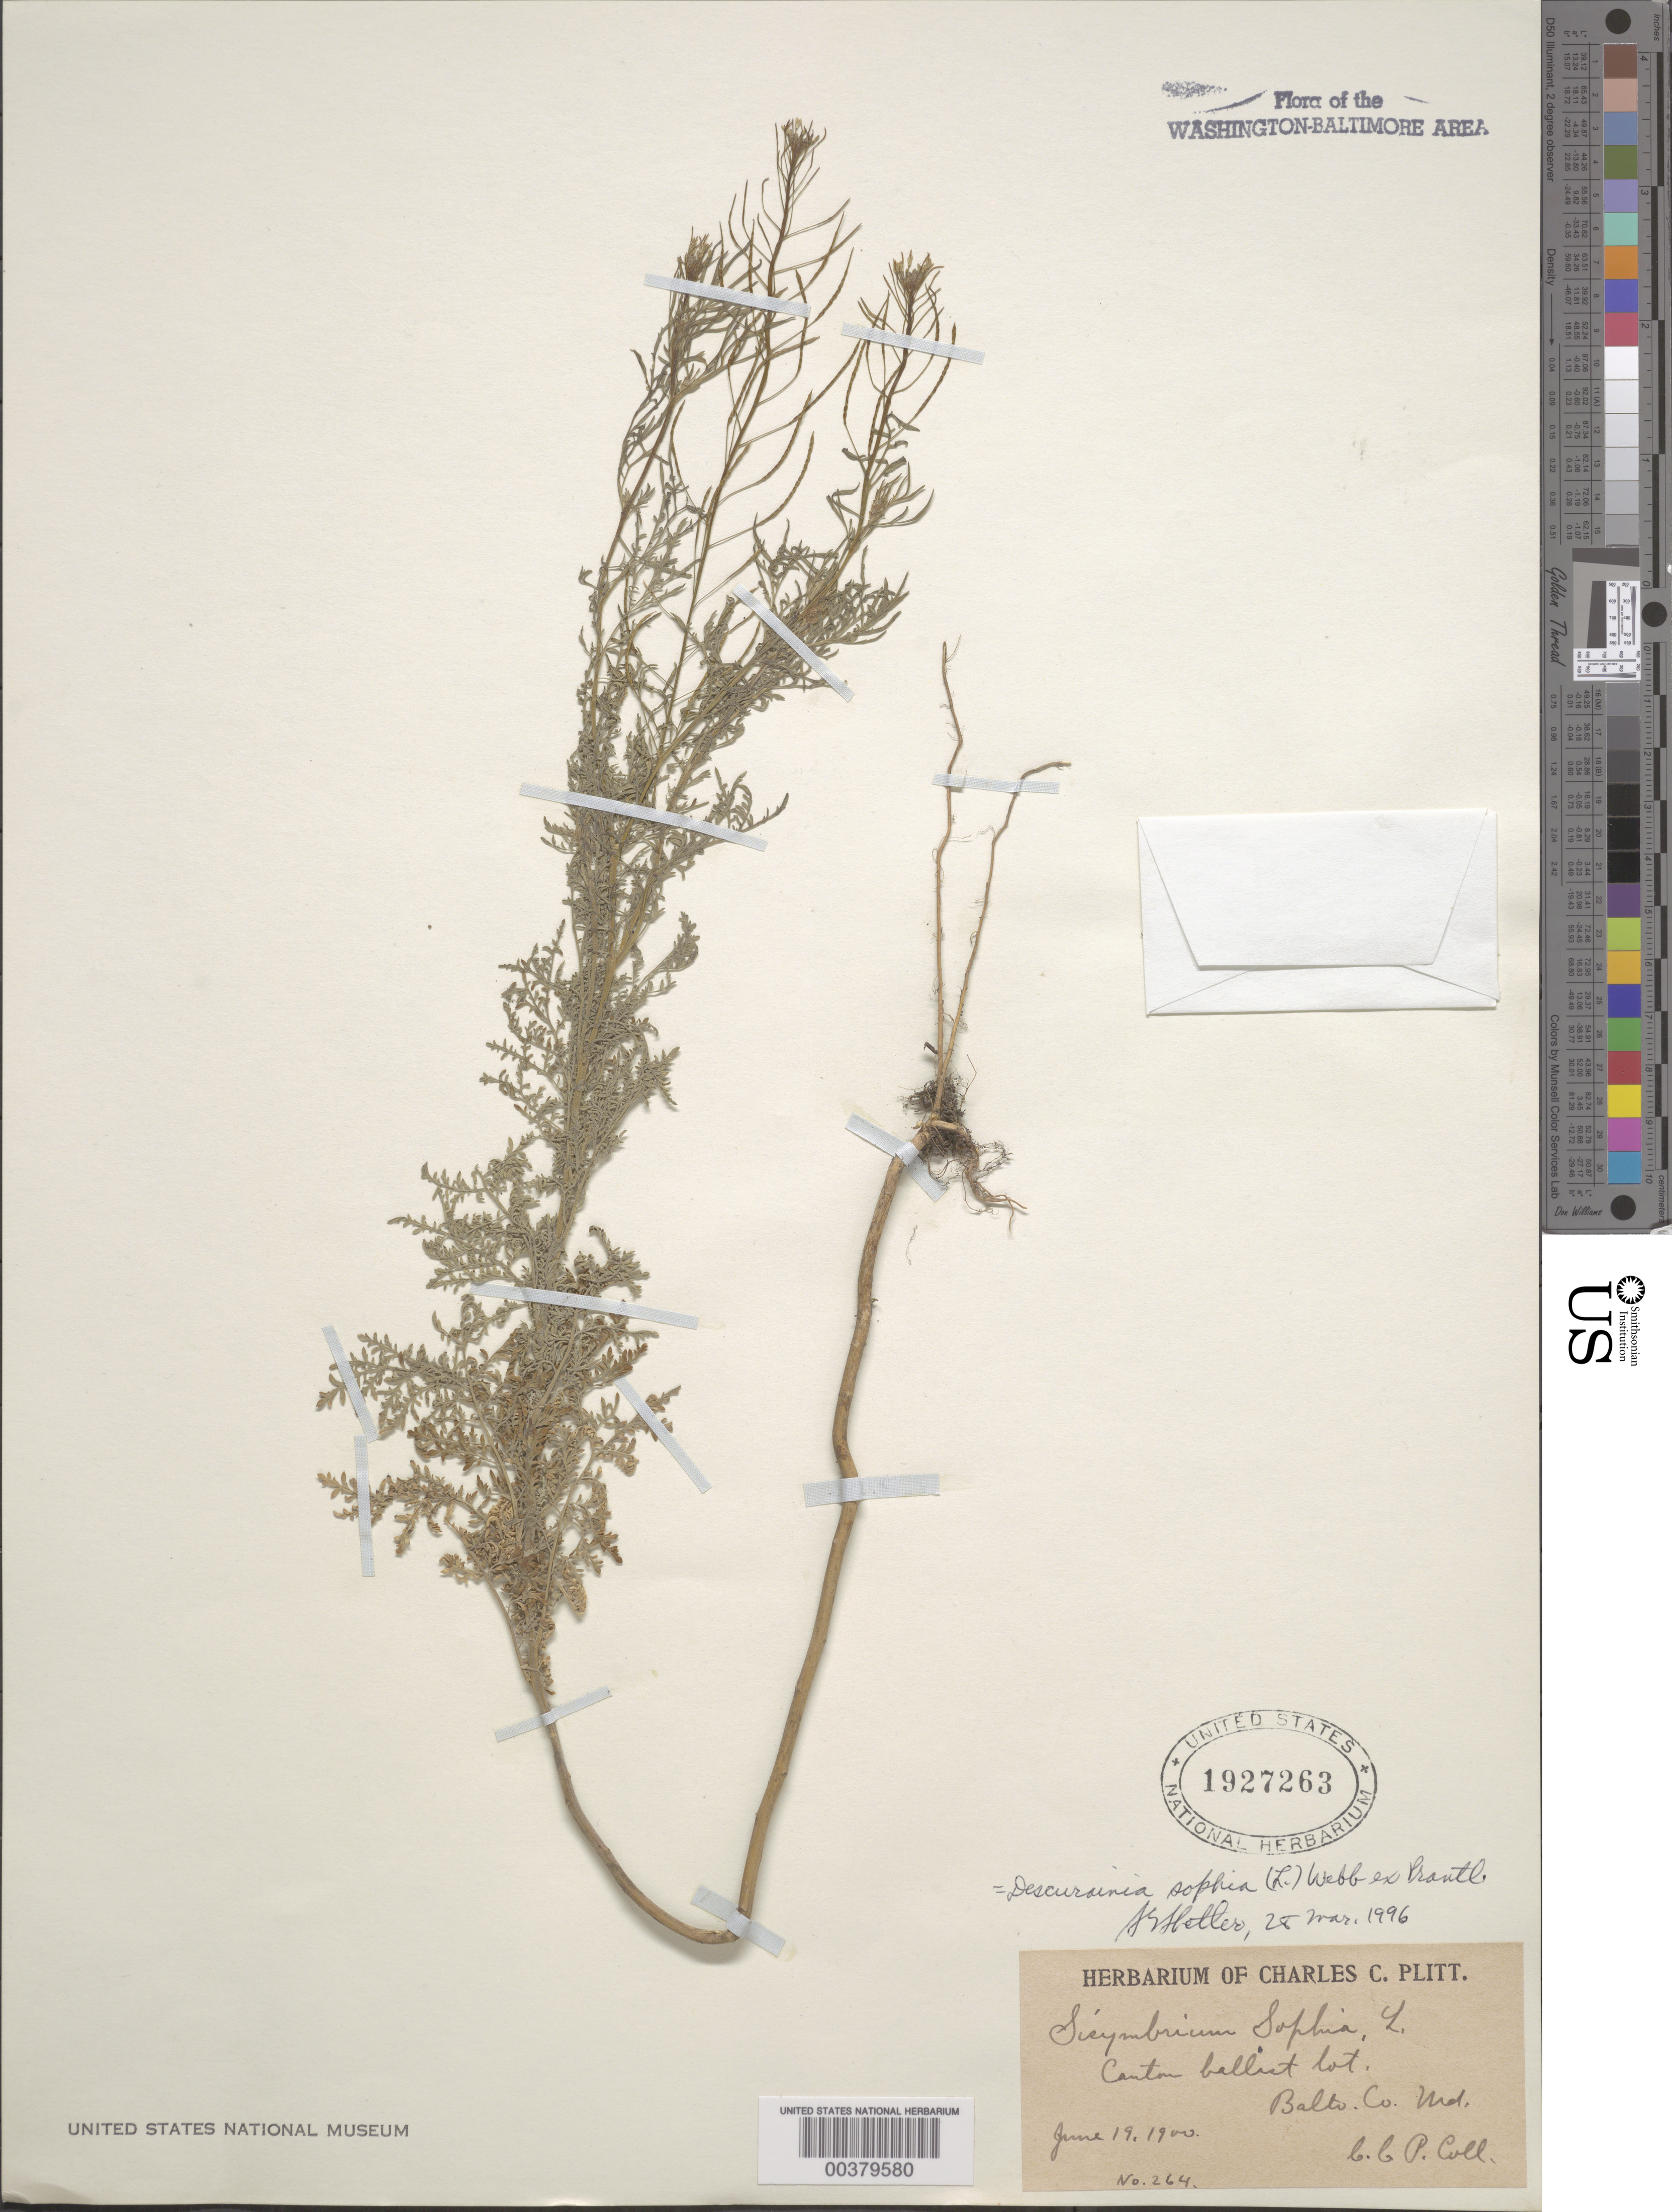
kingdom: Plantae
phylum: Tracheophyta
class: Magnoliopsida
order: Brassicales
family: Brassicaceae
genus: Descurainia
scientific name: Descurainia sophia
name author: (L.) Webb ex Prantl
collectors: C. Plitt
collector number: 264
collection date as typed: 19 Jun 1900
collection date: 1900-06-19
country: United States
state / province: Maryland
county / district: City of Baltimore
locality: Canton Ballast lot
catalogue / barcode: US 1927263